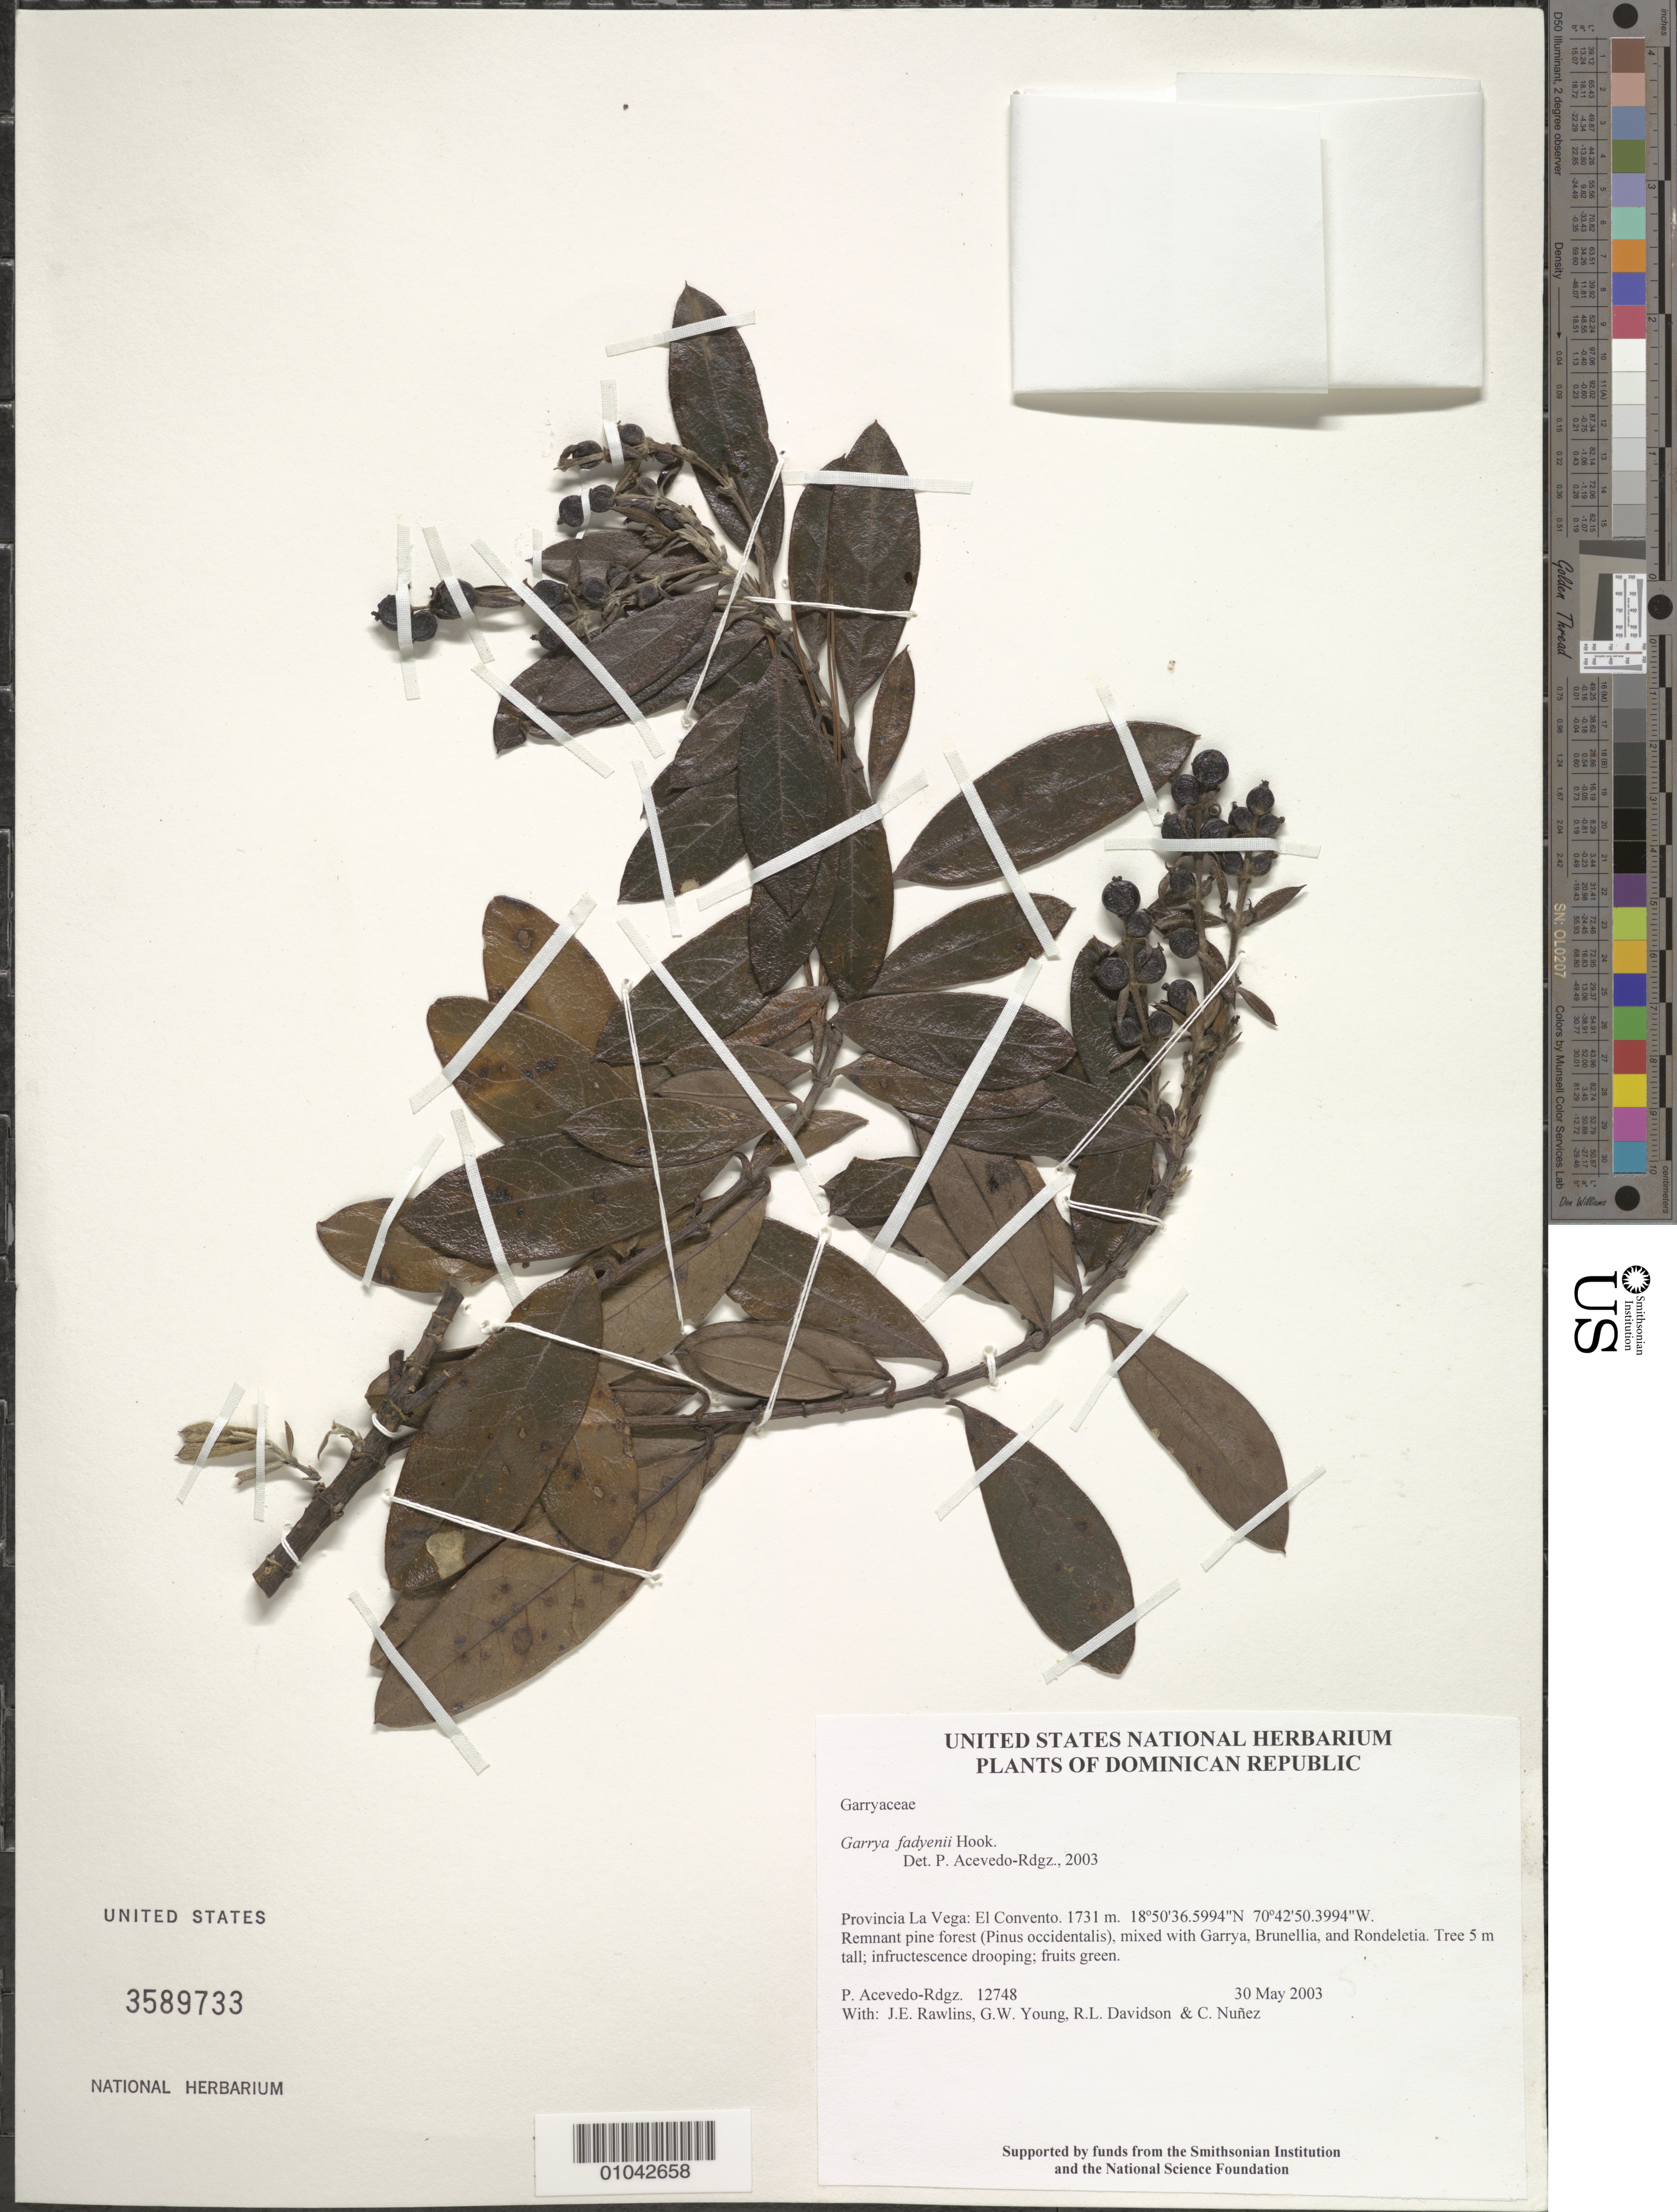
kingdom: Plantae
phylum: Tracheophyta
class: Magnoliopsida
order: Garryales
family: Garryaceae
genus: Garrya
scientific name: Garrya fadyenii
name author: Hook.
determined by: Acevedo-Rodríguez, P., (BOT), Smithsonian Institution - National Museum of Natural History (UNITED STATES)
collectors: P. Acevedo-Rodr., J. Rawlins, G. Young, R. Davidson & C. Nunez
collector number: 12748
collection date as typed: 30 May 2003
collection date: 2003-05-30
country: Dominican Republic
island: Hispaniola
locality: Provincia La Vega: El Convento.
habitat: Remnant pine forest (Pinus occidentalis), mixed with Garrya, Brunellia, and Rondeletia.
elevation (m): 1731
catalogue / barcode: US 3589733